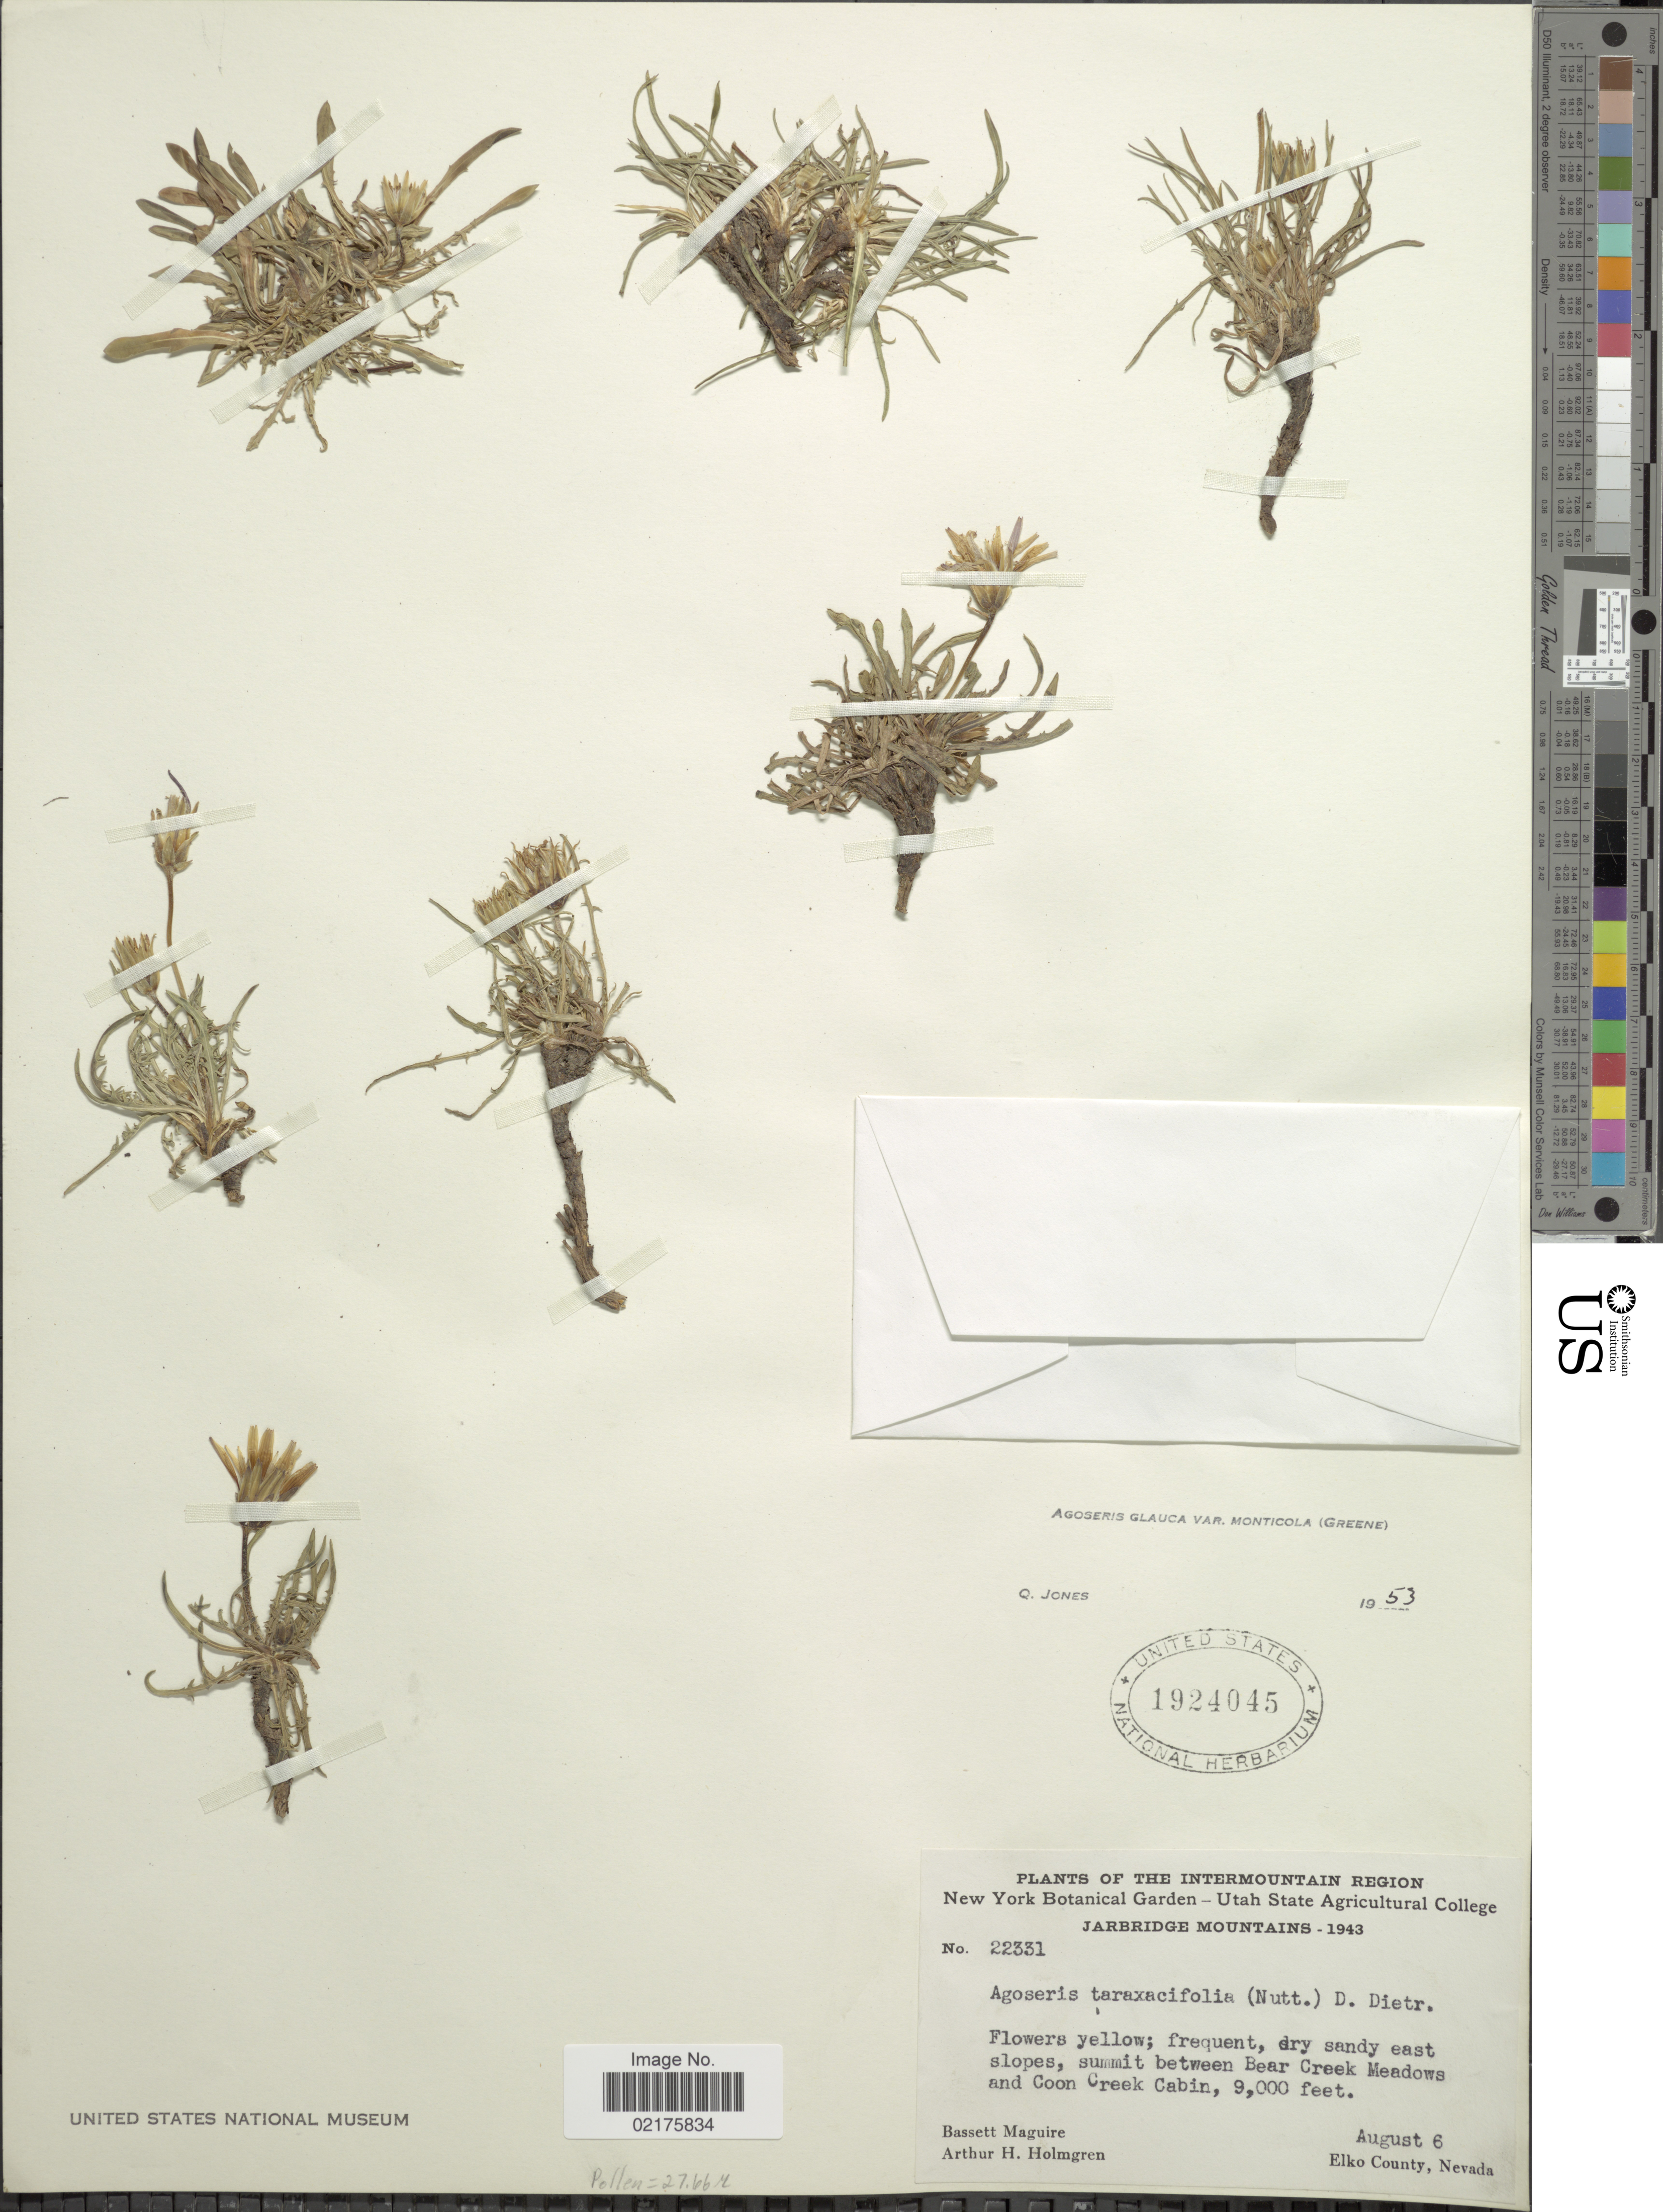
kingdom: Plantae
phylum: Tracheophyta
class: Magnoliopsida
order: Asterales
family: Asteraceae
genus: Agoseris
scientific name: Agoseris monticola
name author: Greene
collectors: B. Maguire & A. H. Holmgren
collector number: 22331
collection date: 1943-08-06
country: United States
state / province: Nevada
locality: Intermountain Region, summit between Bear Creek Meadows and Coon Creek Cabin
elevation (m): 2743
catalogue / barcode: US 1924045